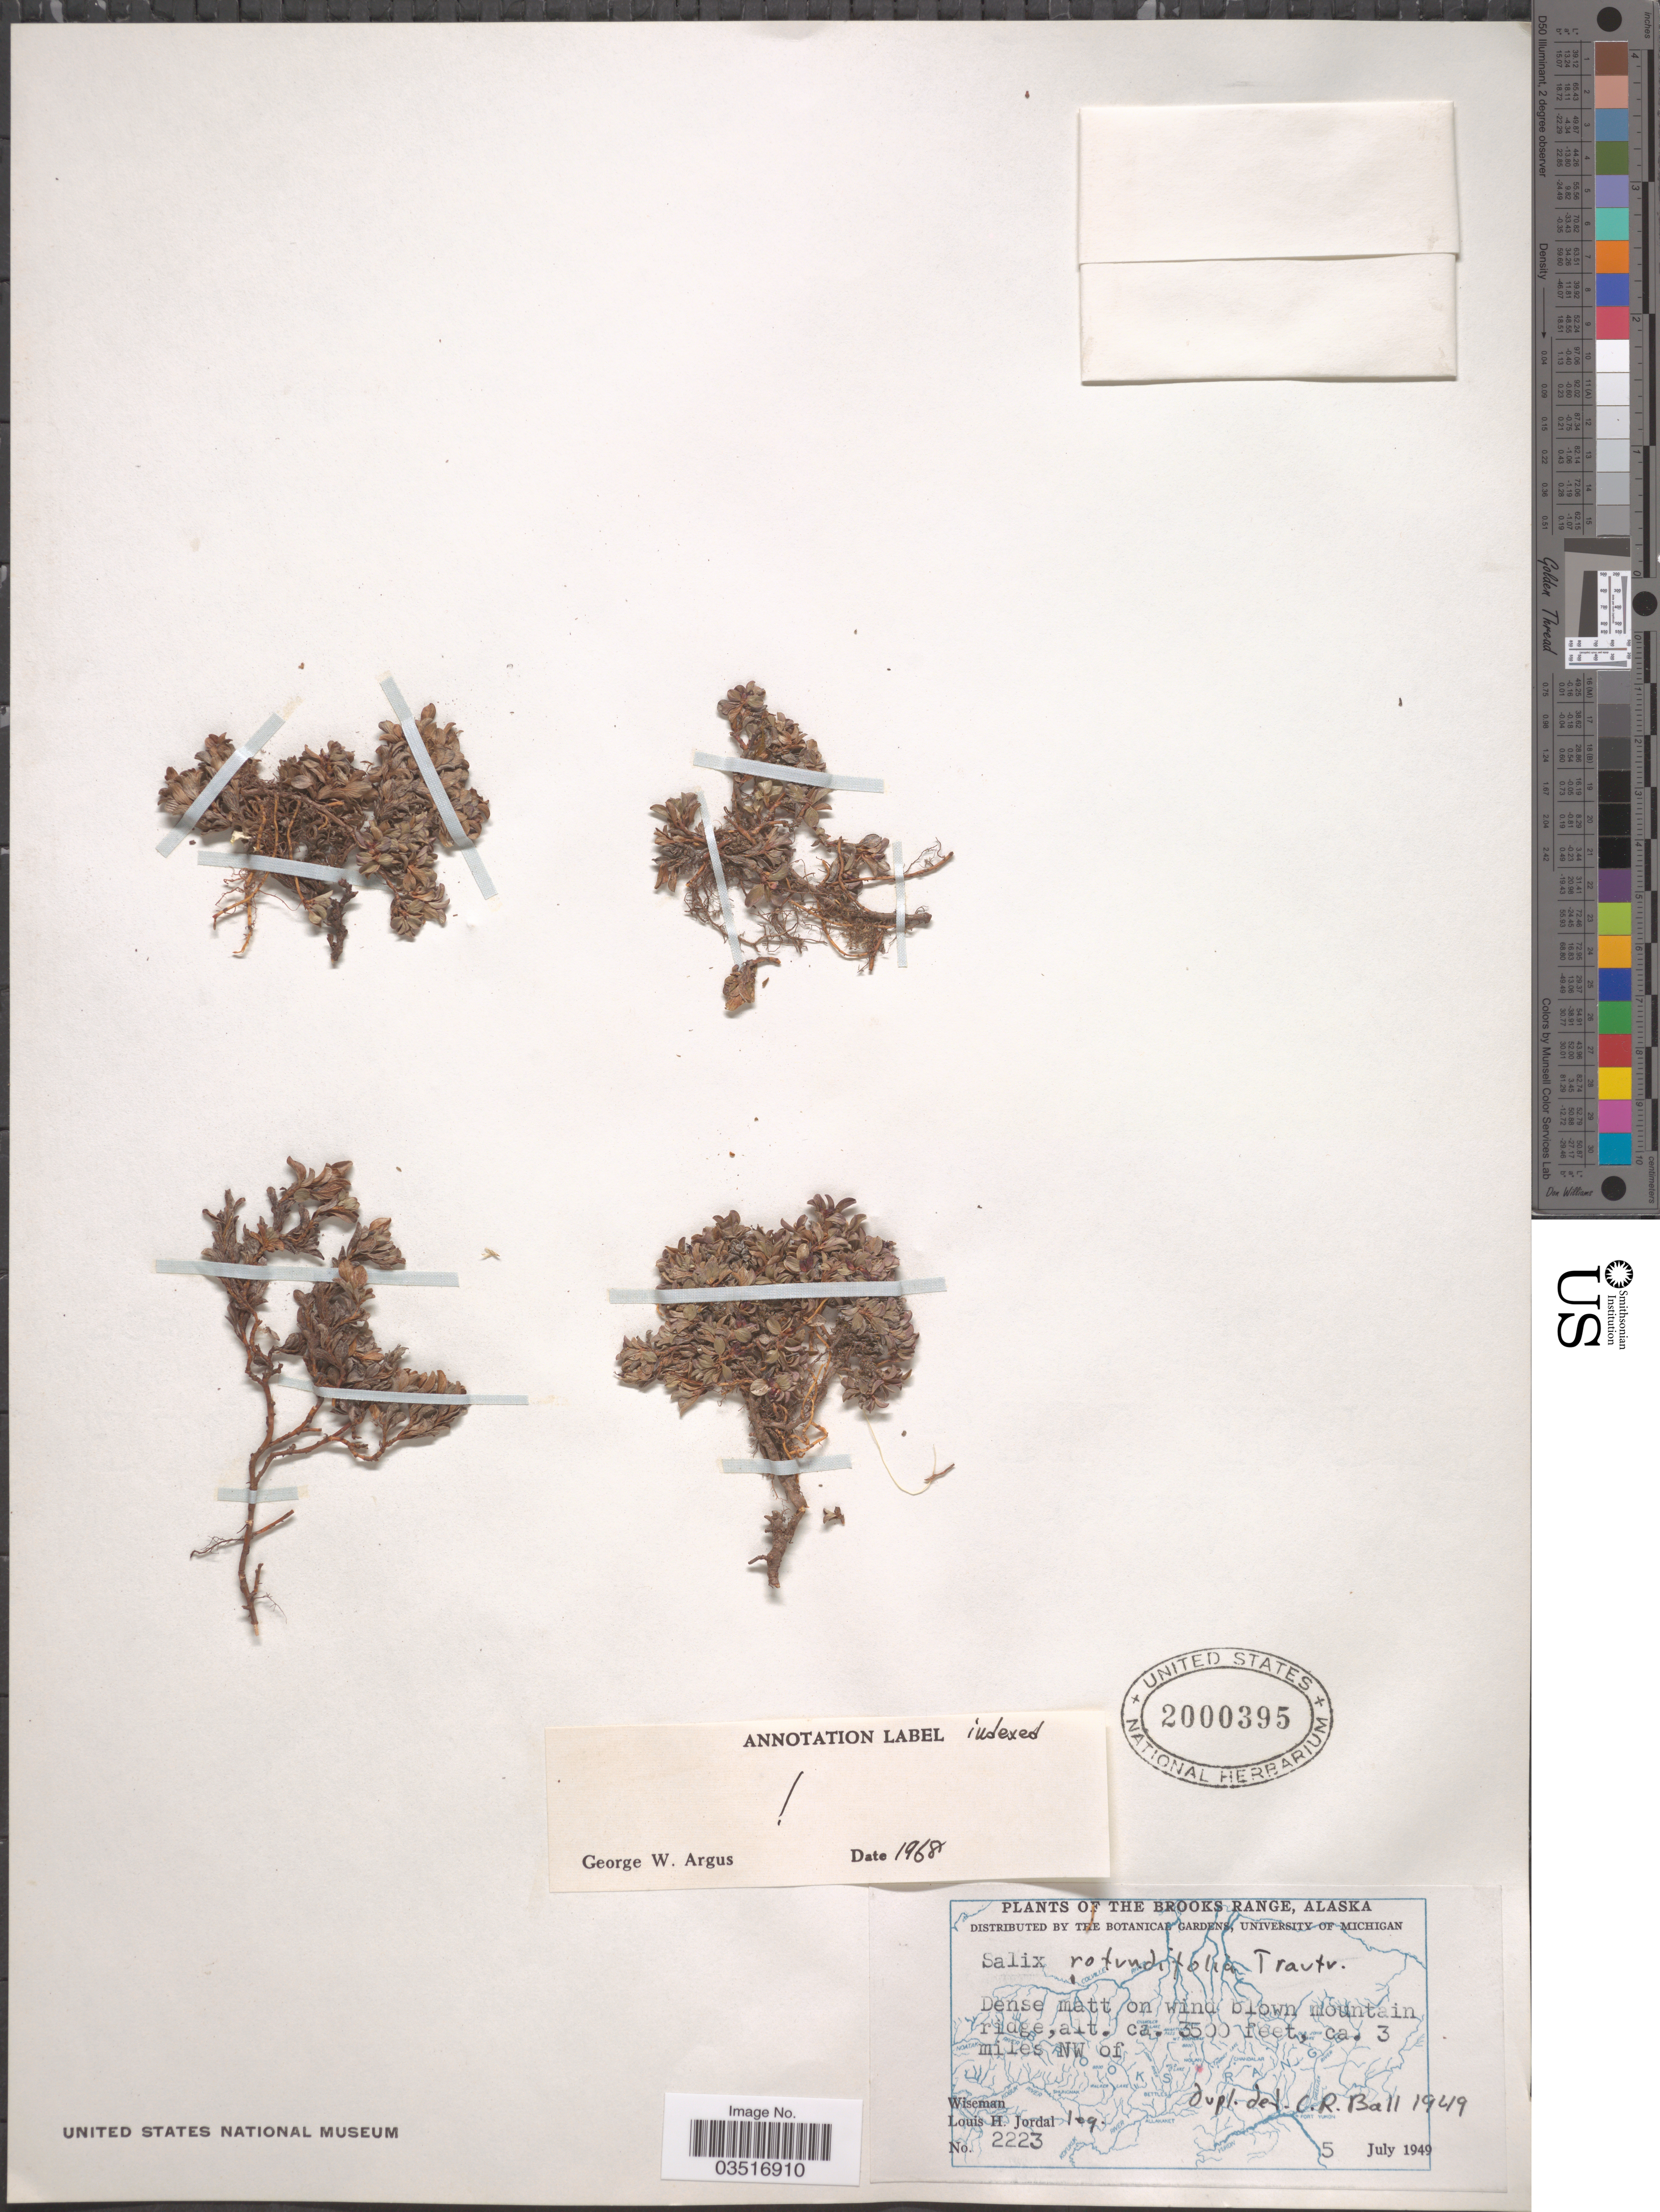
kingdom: Plantae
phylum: Tracheophyta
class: Magnoliopsida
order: Malpighiales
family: Salicaceae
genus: Salix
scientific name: Salix rotundifolia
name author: Trautv.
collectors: L. Jordal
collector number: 2223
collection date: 1949-07-05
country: United States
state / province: Alaska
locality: The Brooks Range. Ca. 3 miles NW of Wiseman.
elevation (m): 1067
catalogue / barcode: US 2000395